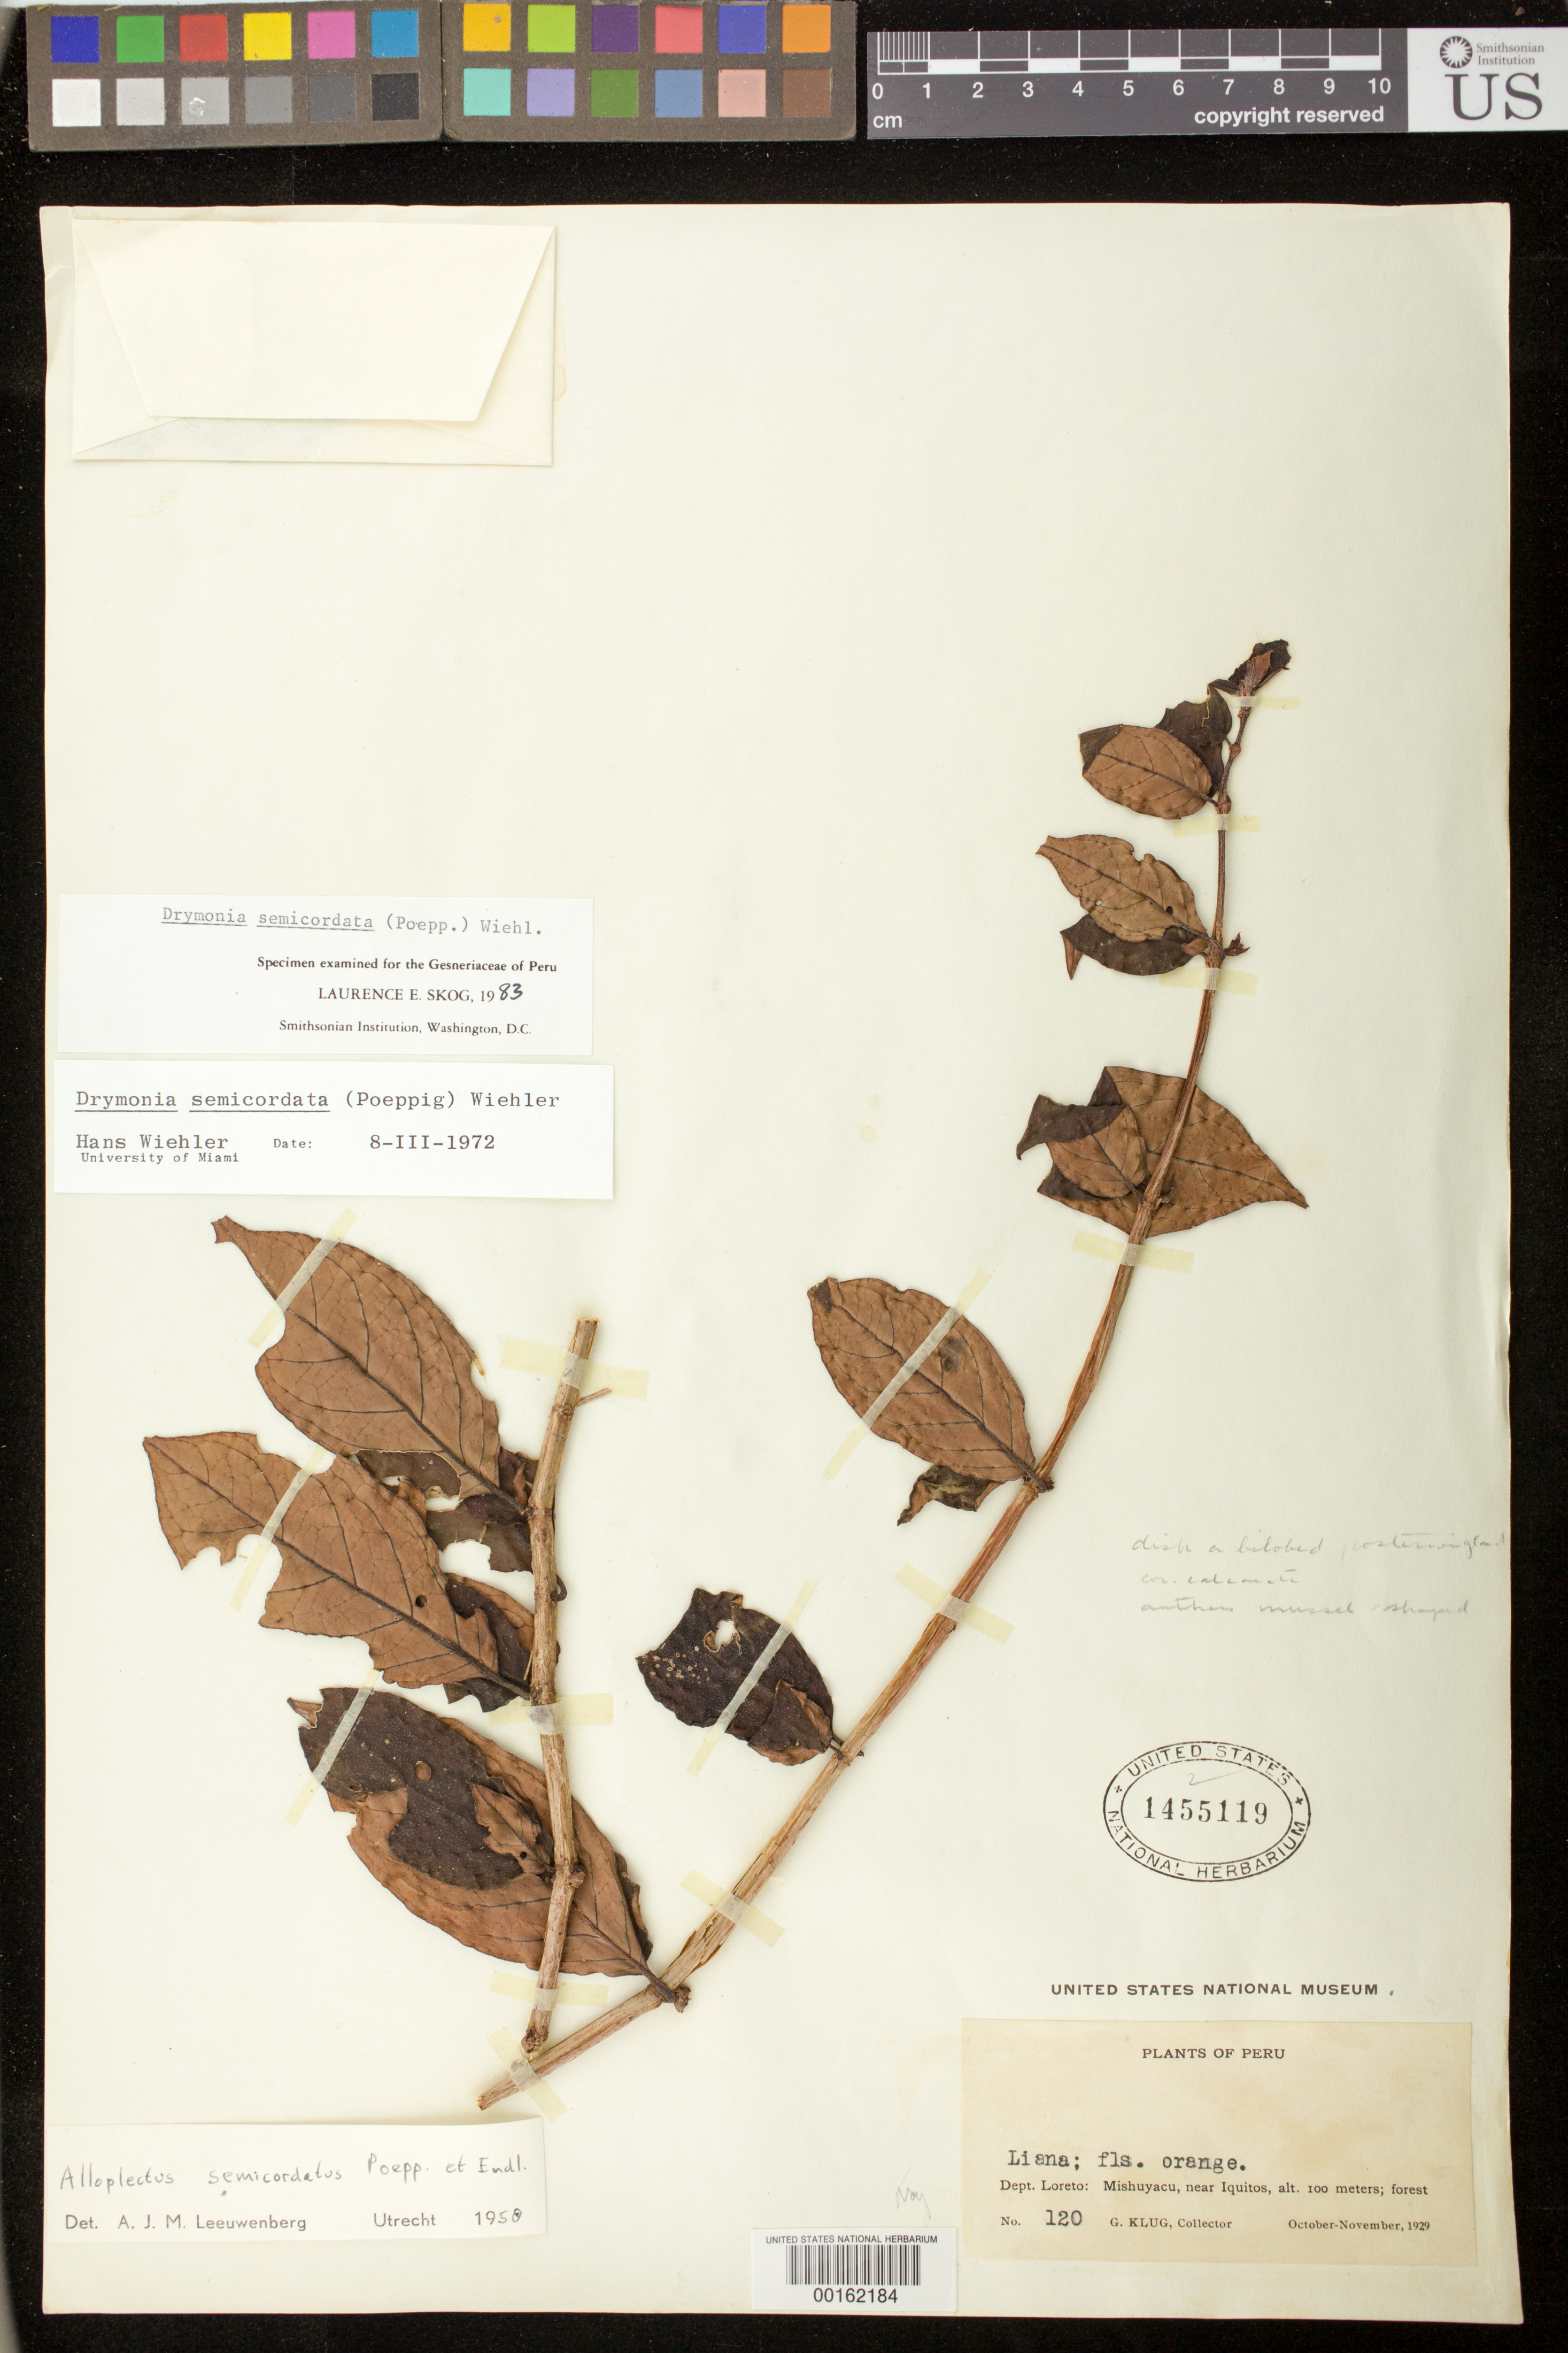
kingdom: Plantae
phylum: Tracheophyta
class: Magnoliopsida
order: Lamiales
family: Gesneriaceae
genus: Drymonia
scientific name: Drymonia semicordata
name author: (Poepp.) Wiehler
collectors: G. Klug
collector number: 120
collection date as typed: Oct-Nov 1929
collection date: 1929-10/1929-11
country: Peru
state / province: Loreto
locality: Mishuyacu, near Iquitos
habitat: Forest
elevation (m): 100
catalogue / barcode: US 1455119